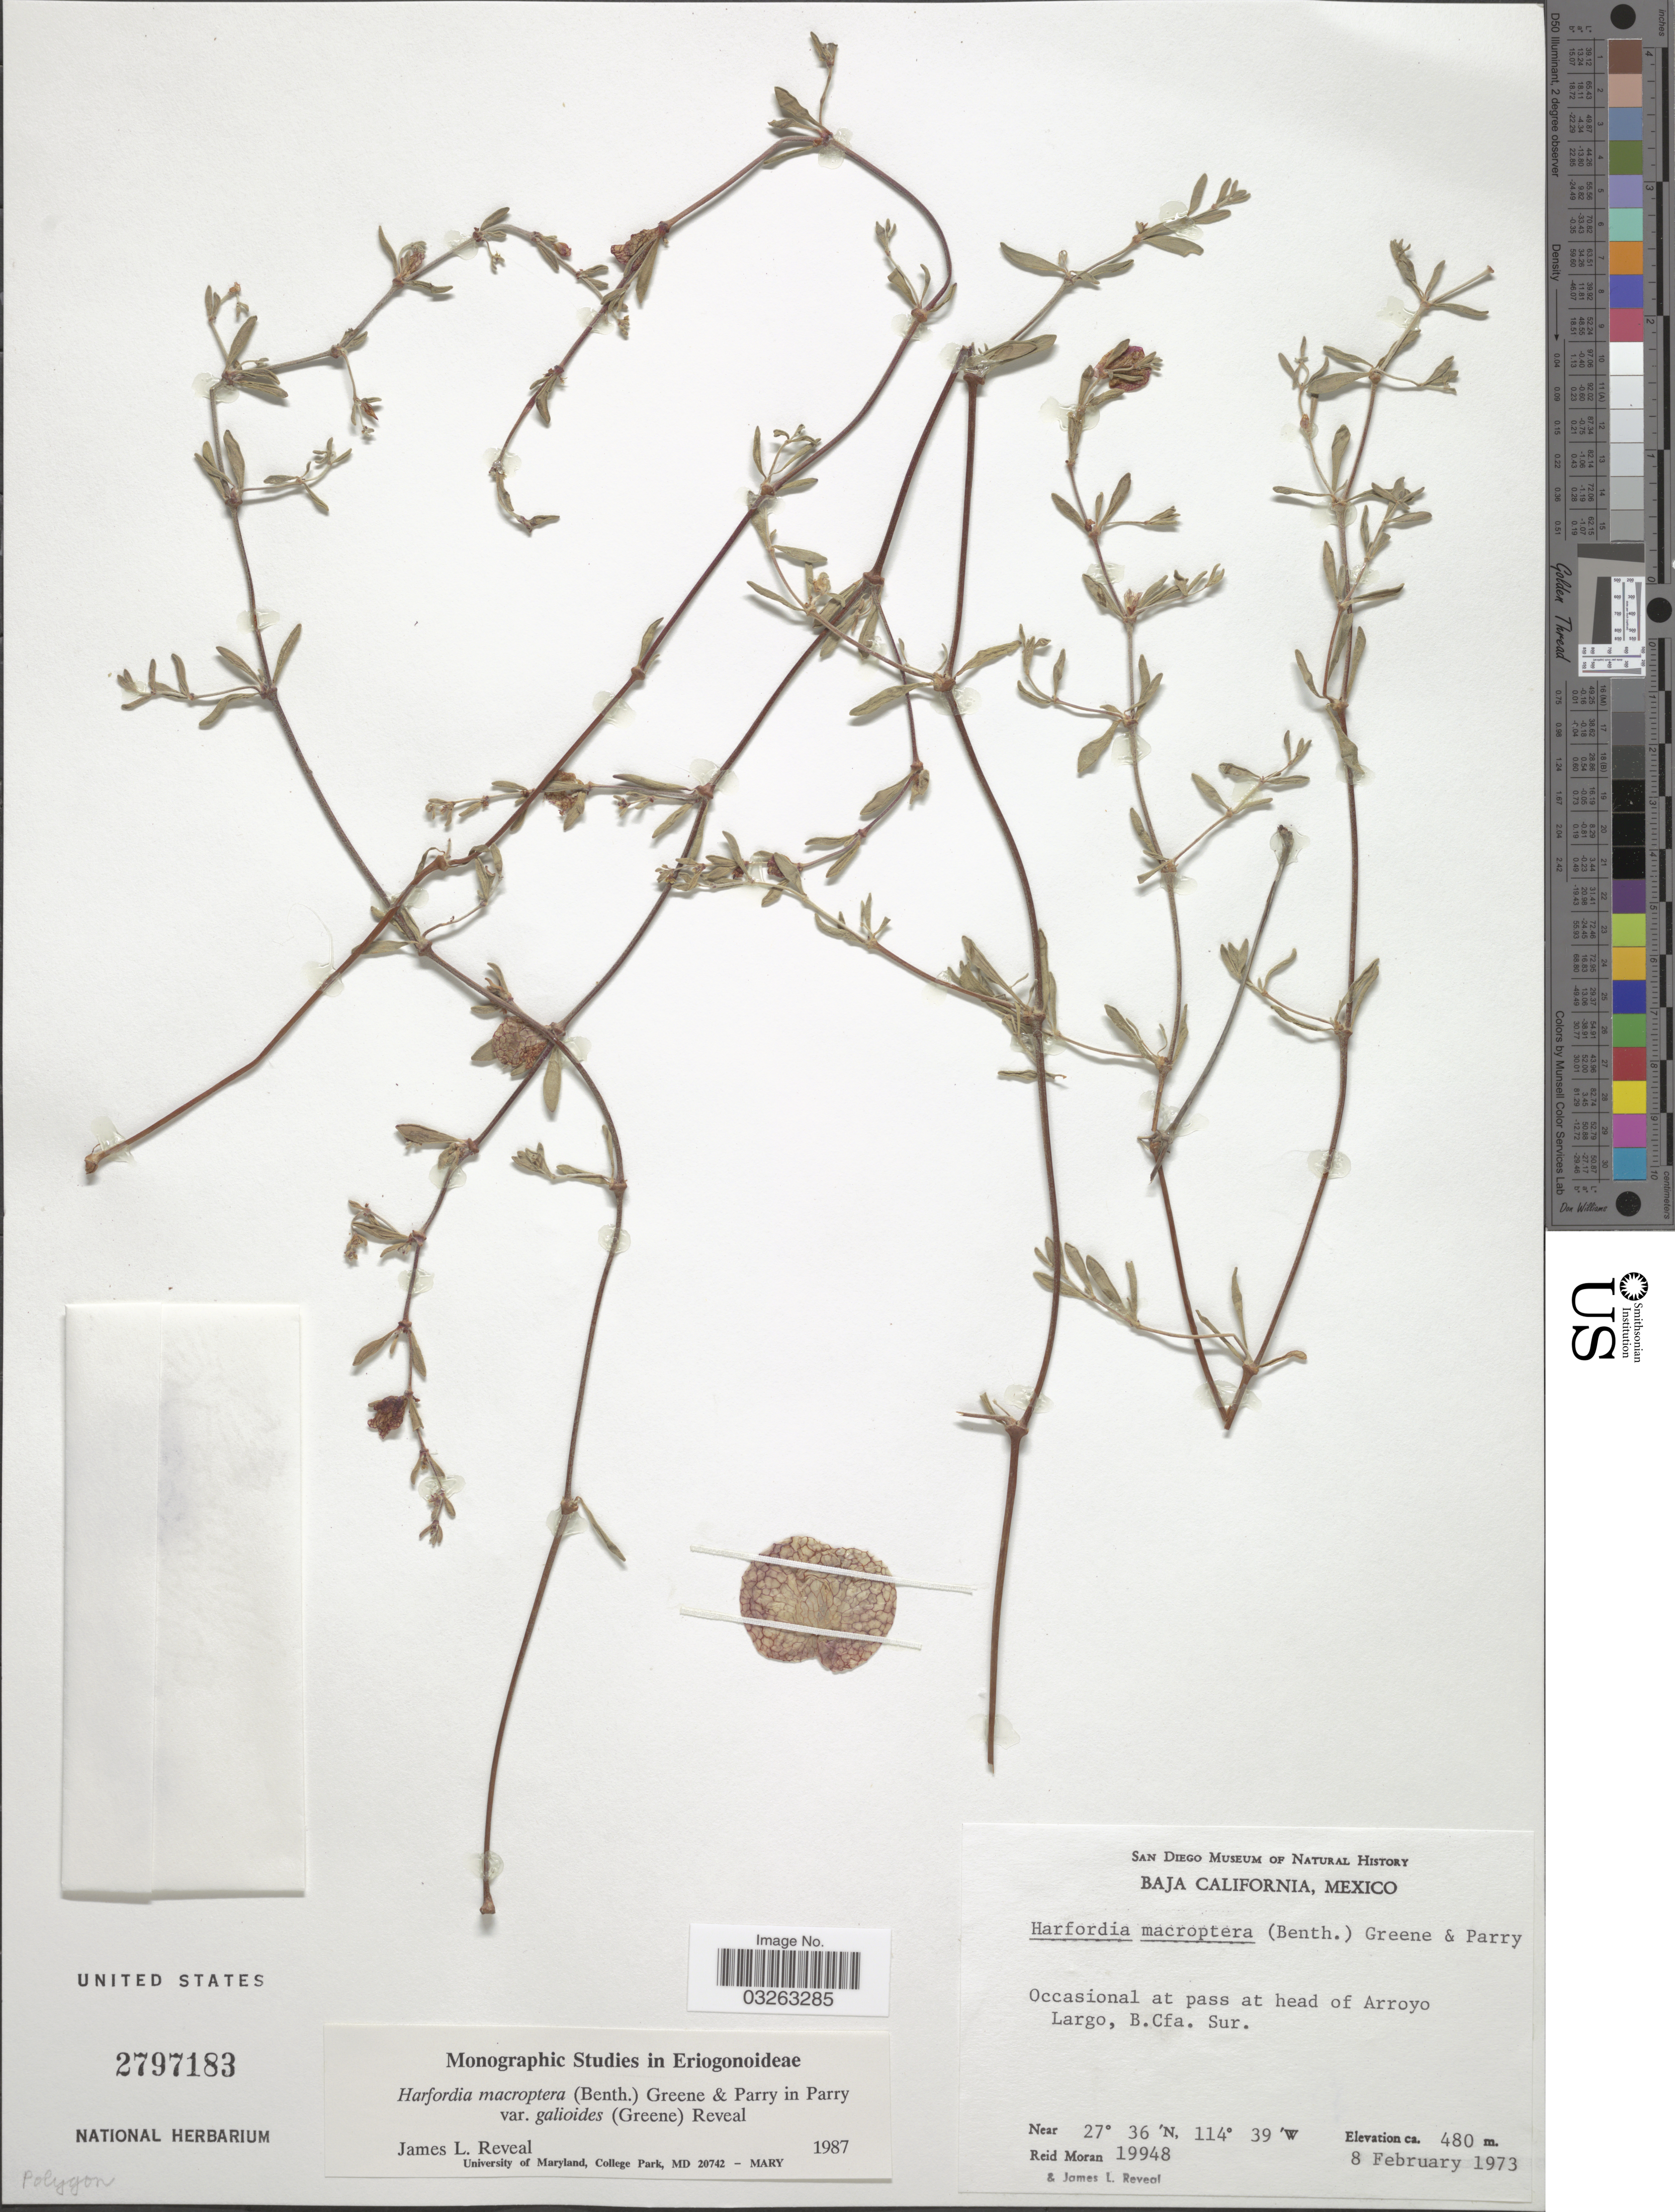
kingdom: Plantae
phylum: Tracheophyta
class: Magnoliopsida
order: Caryophyllales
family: Polygonaceae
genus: Harfordia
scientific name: Harfordia macroptera var. galioides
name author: (Greene) Reveal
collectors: R. Moran & J. L. Reveal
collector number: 19948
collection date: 1973-02-08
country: Mexico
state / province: Baja California Sur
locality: Occasional at pass at head of Arroyo Largo, B.Cfa. Sur.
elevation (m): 480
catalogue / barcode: US 2797183